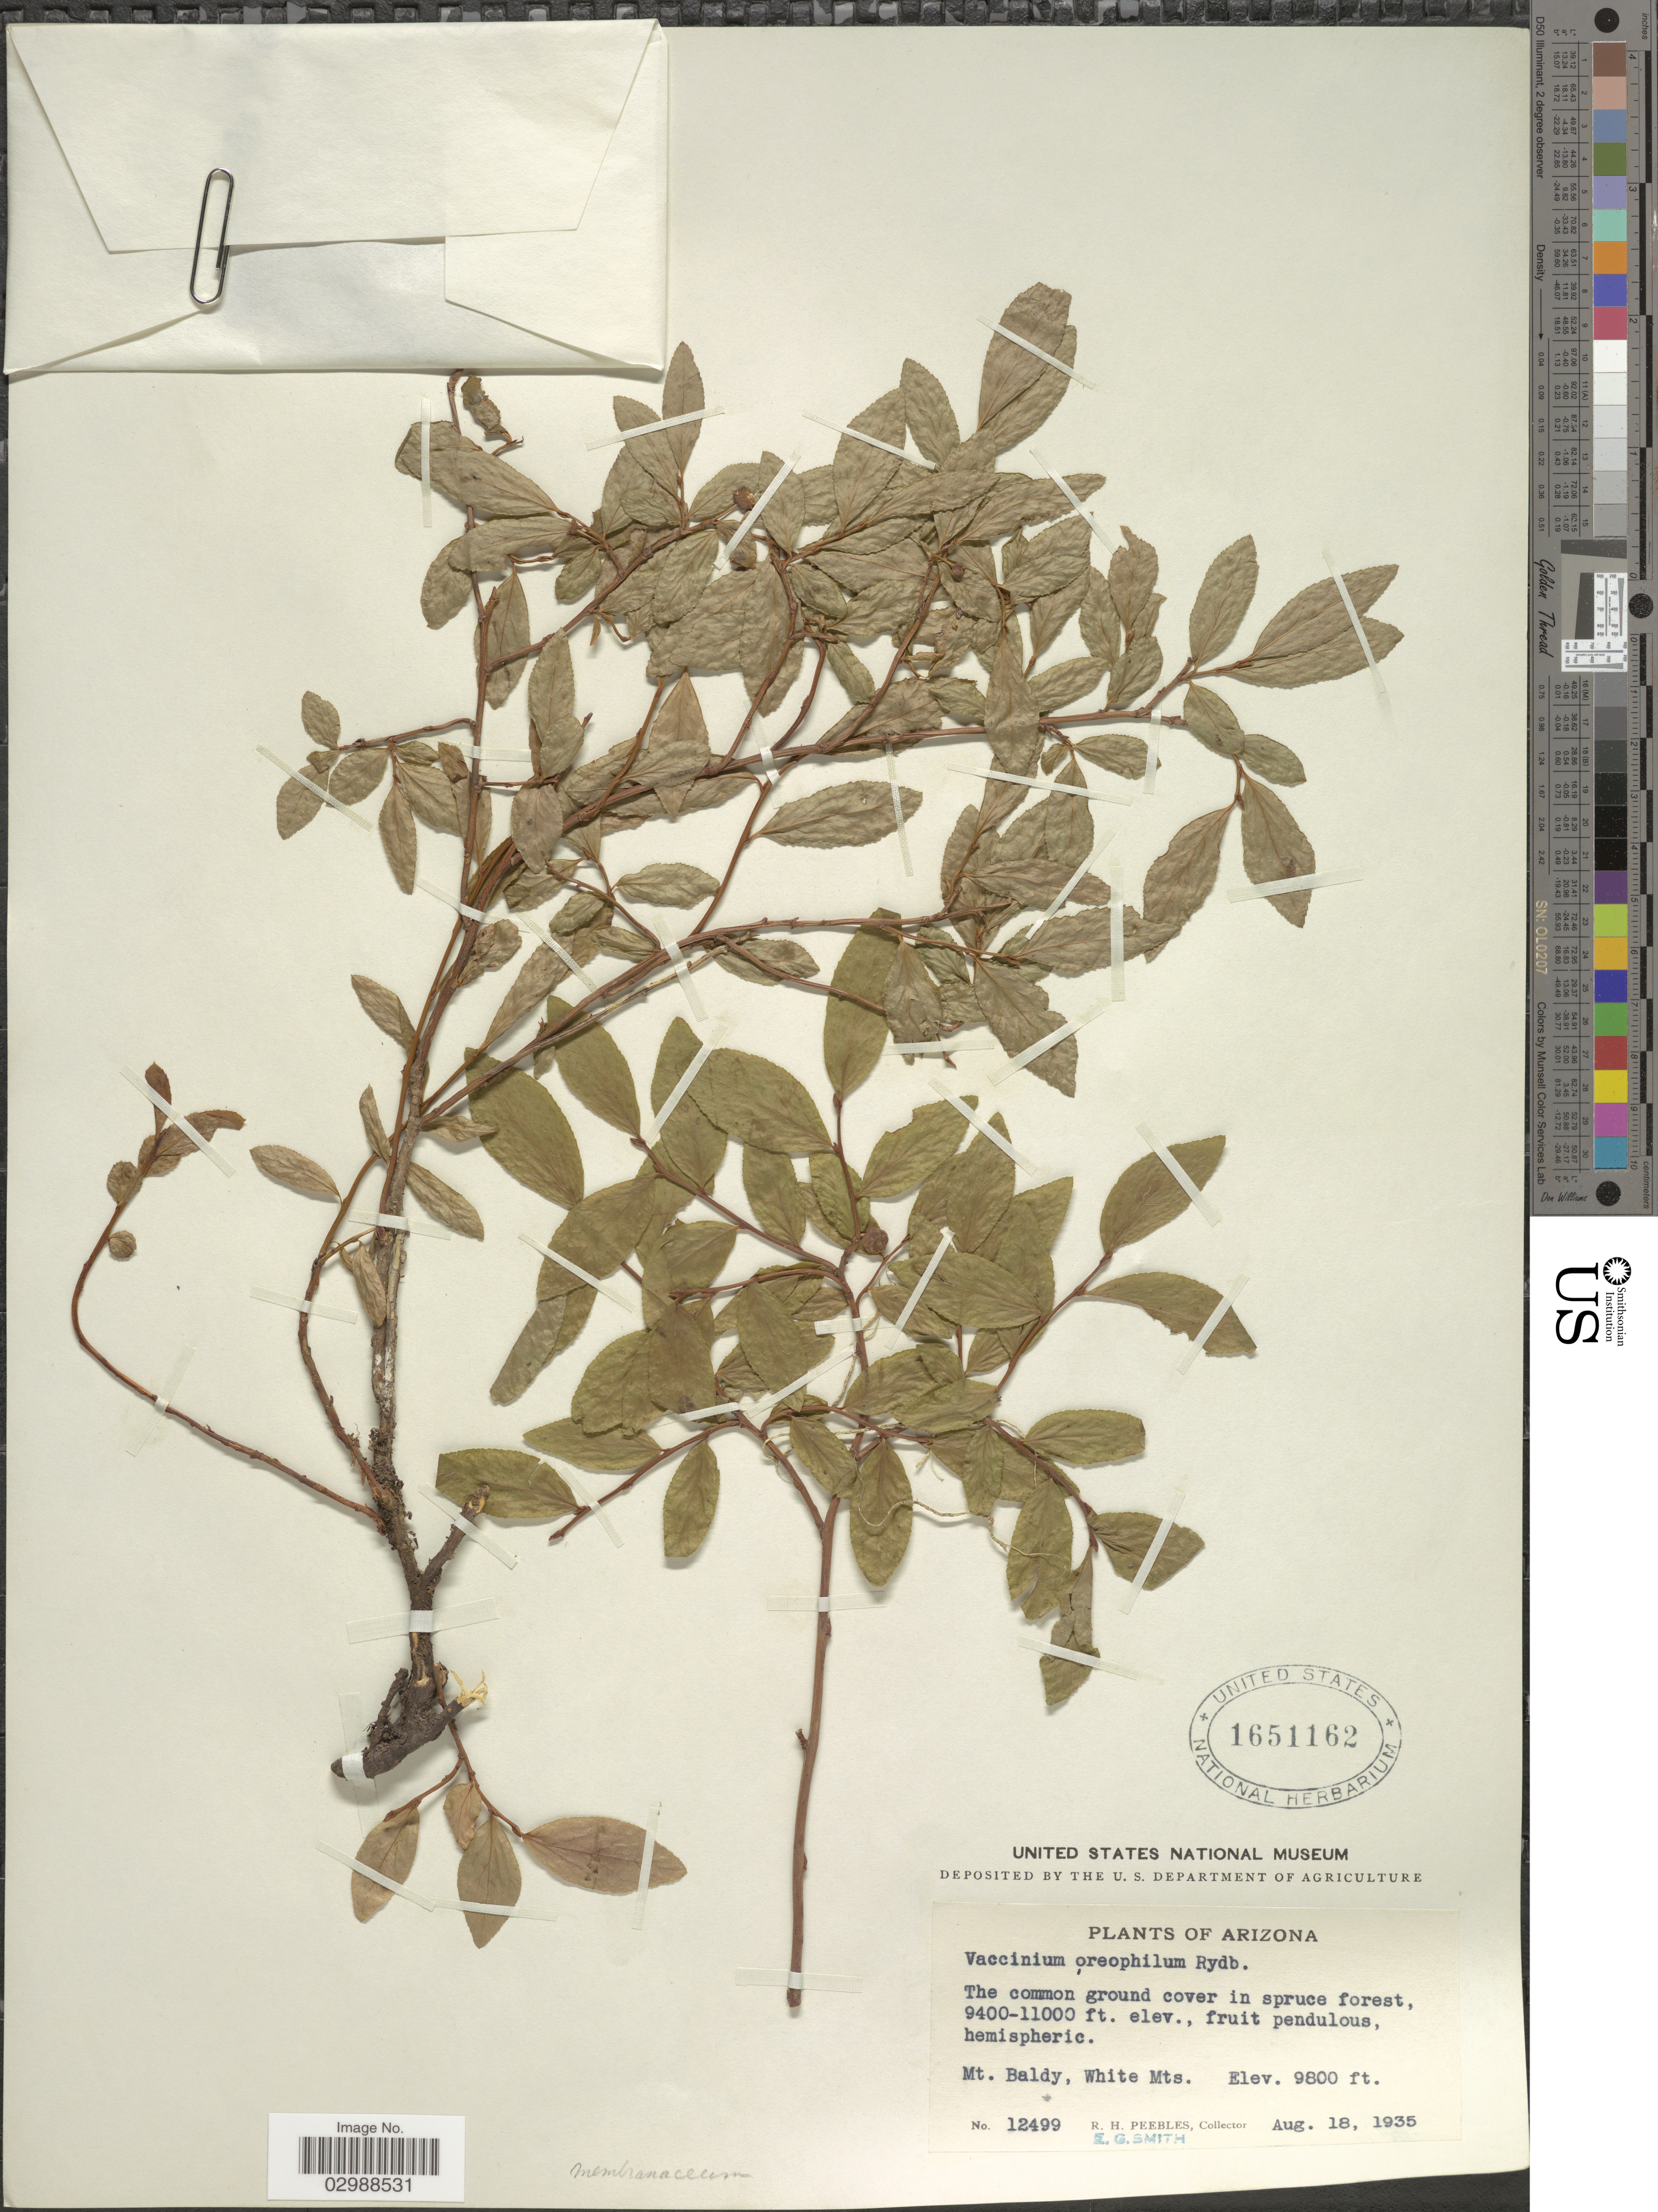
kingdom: Plantae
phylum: Tracheophyta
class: Magnoliopsida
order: Ericales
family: Ericaceae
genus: Vaccinium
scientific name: Vaccinium membranaceum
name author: Douglas ex Torr.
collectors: R. H. Peebles & E. G. Smith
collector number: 12499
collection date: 1935-08-18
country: United States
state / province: Arizona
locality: Mt. Baldy, White Mts.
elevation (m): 2987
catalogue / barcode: US 1651162